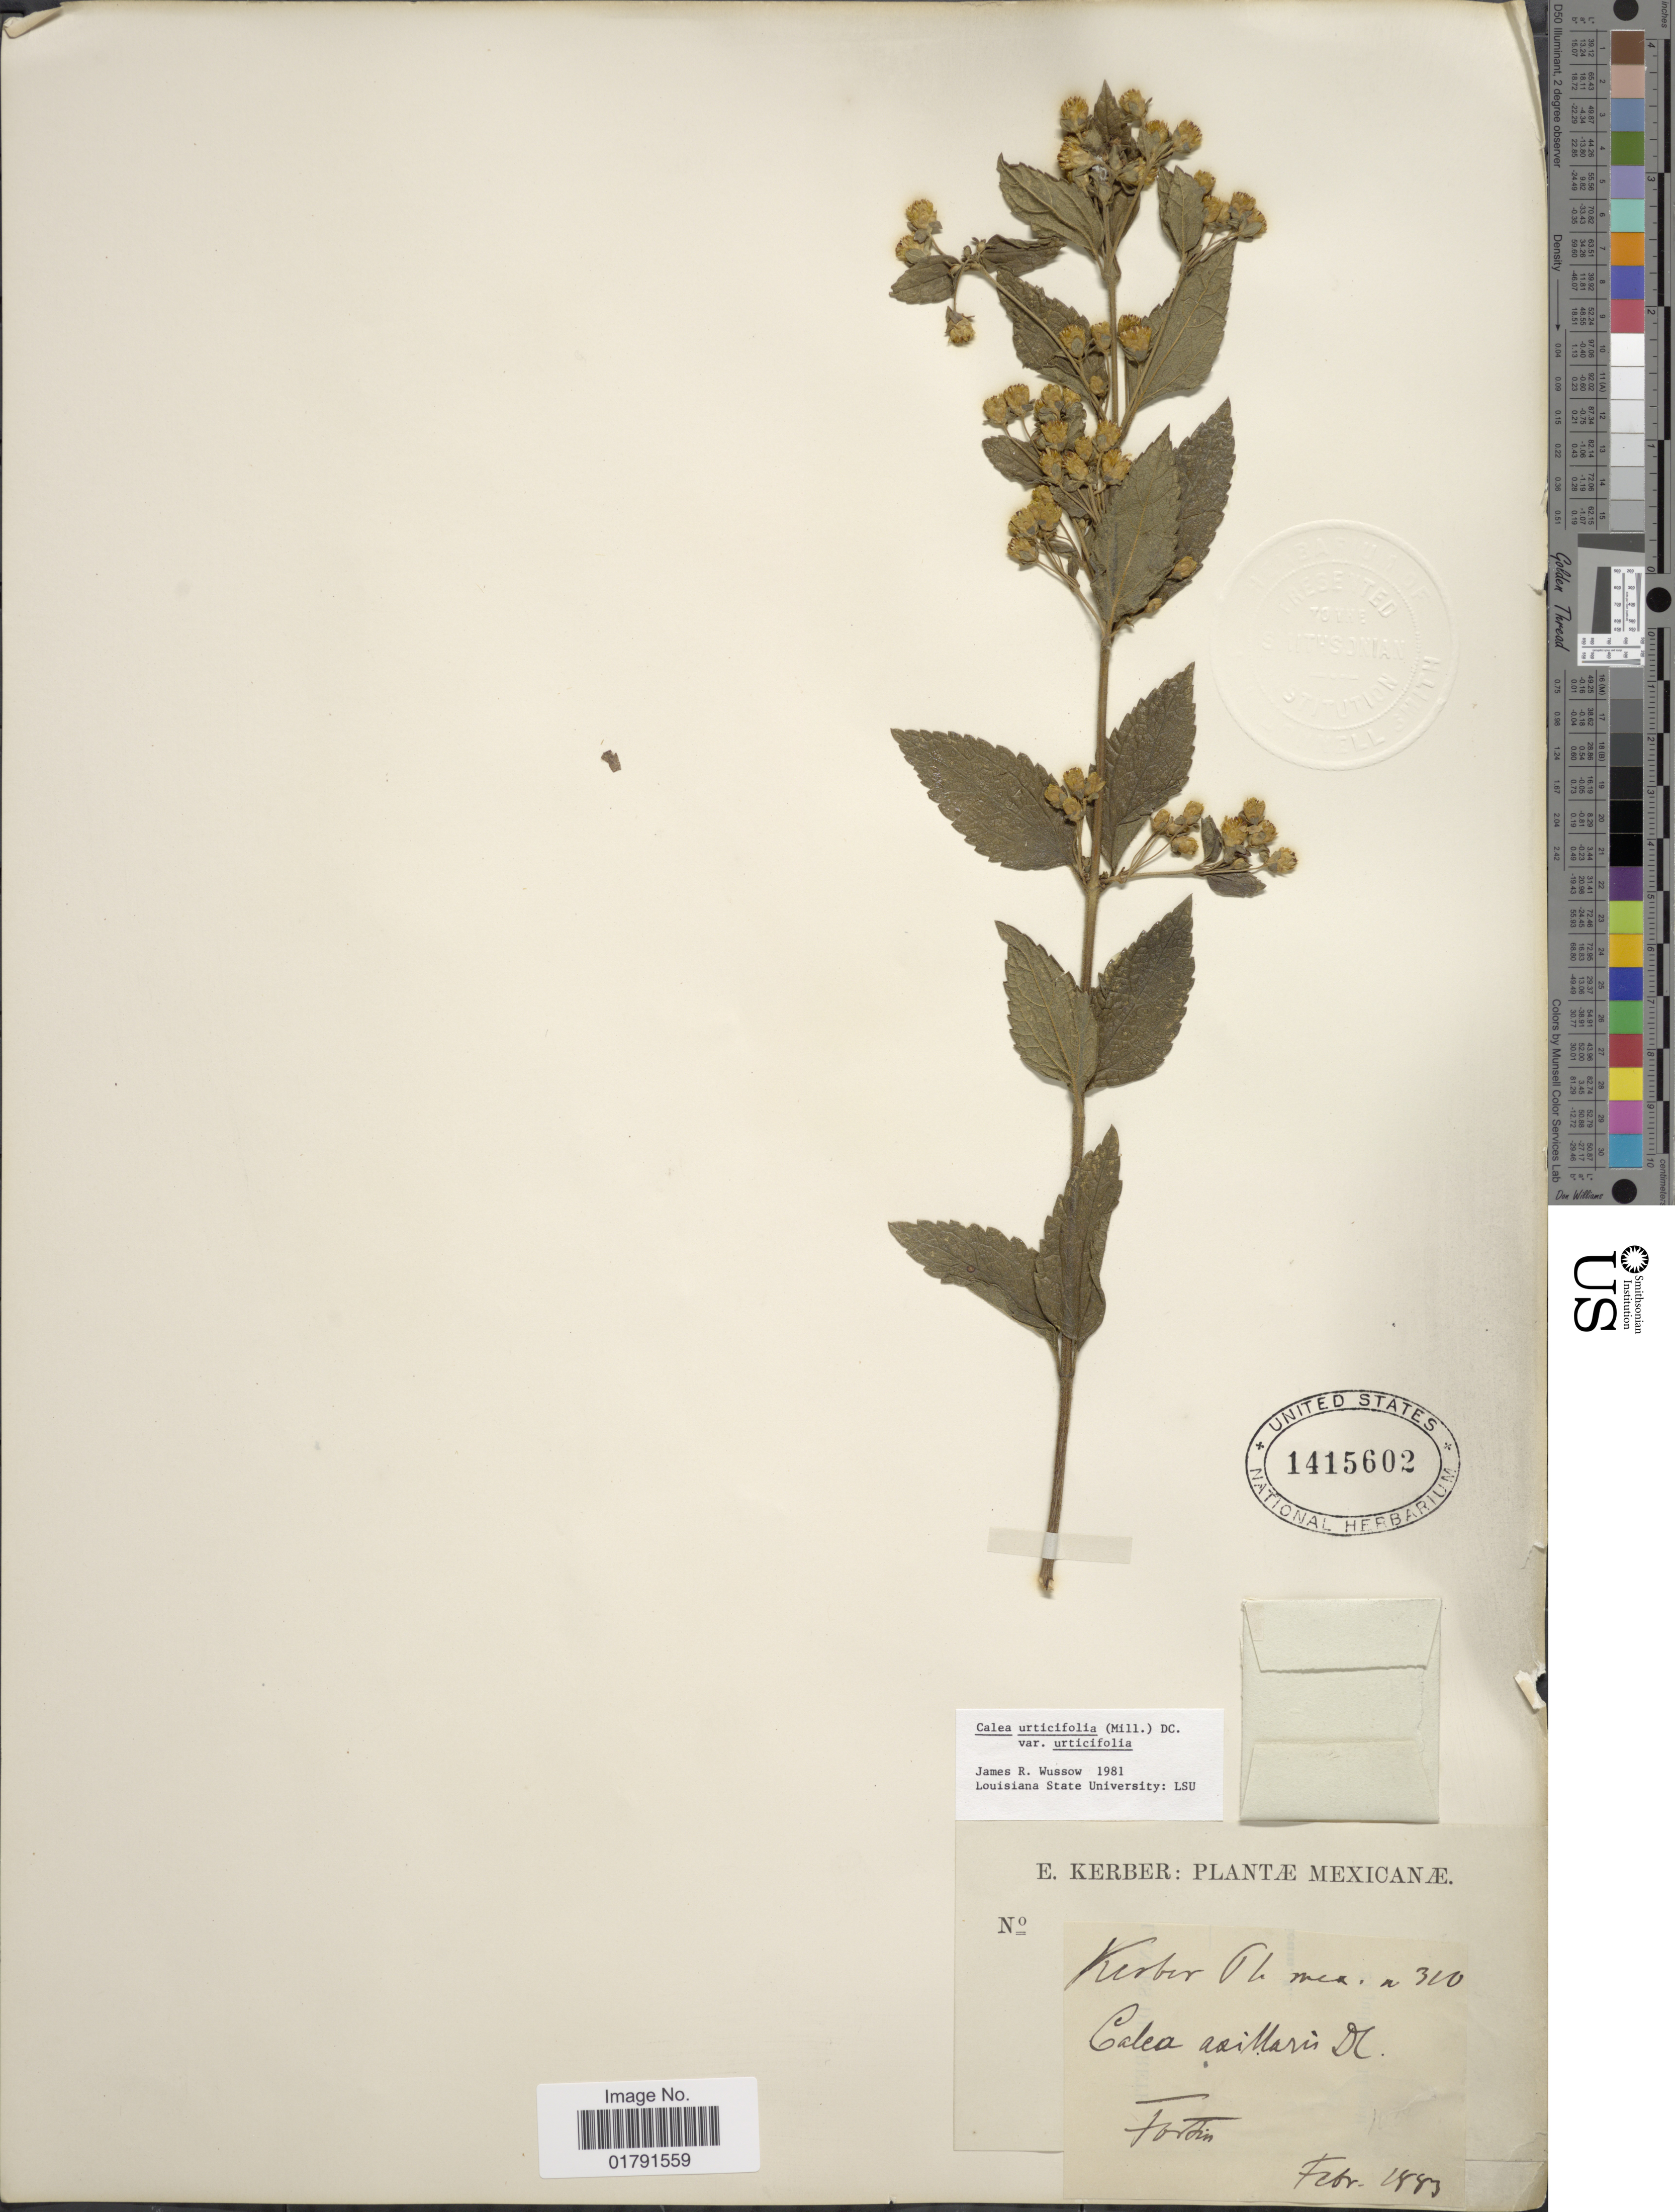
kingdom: Plantae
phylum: Tracheophyta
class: Magnoliopsida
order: Asterales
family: Asteraceae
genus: Calea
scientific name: Calea urticifolia var. urticifolia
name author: (Mill.) DC.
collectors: E. Kerber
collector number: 310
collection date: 1883-02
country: Mexico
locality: Fortin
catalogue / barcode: US 1415602